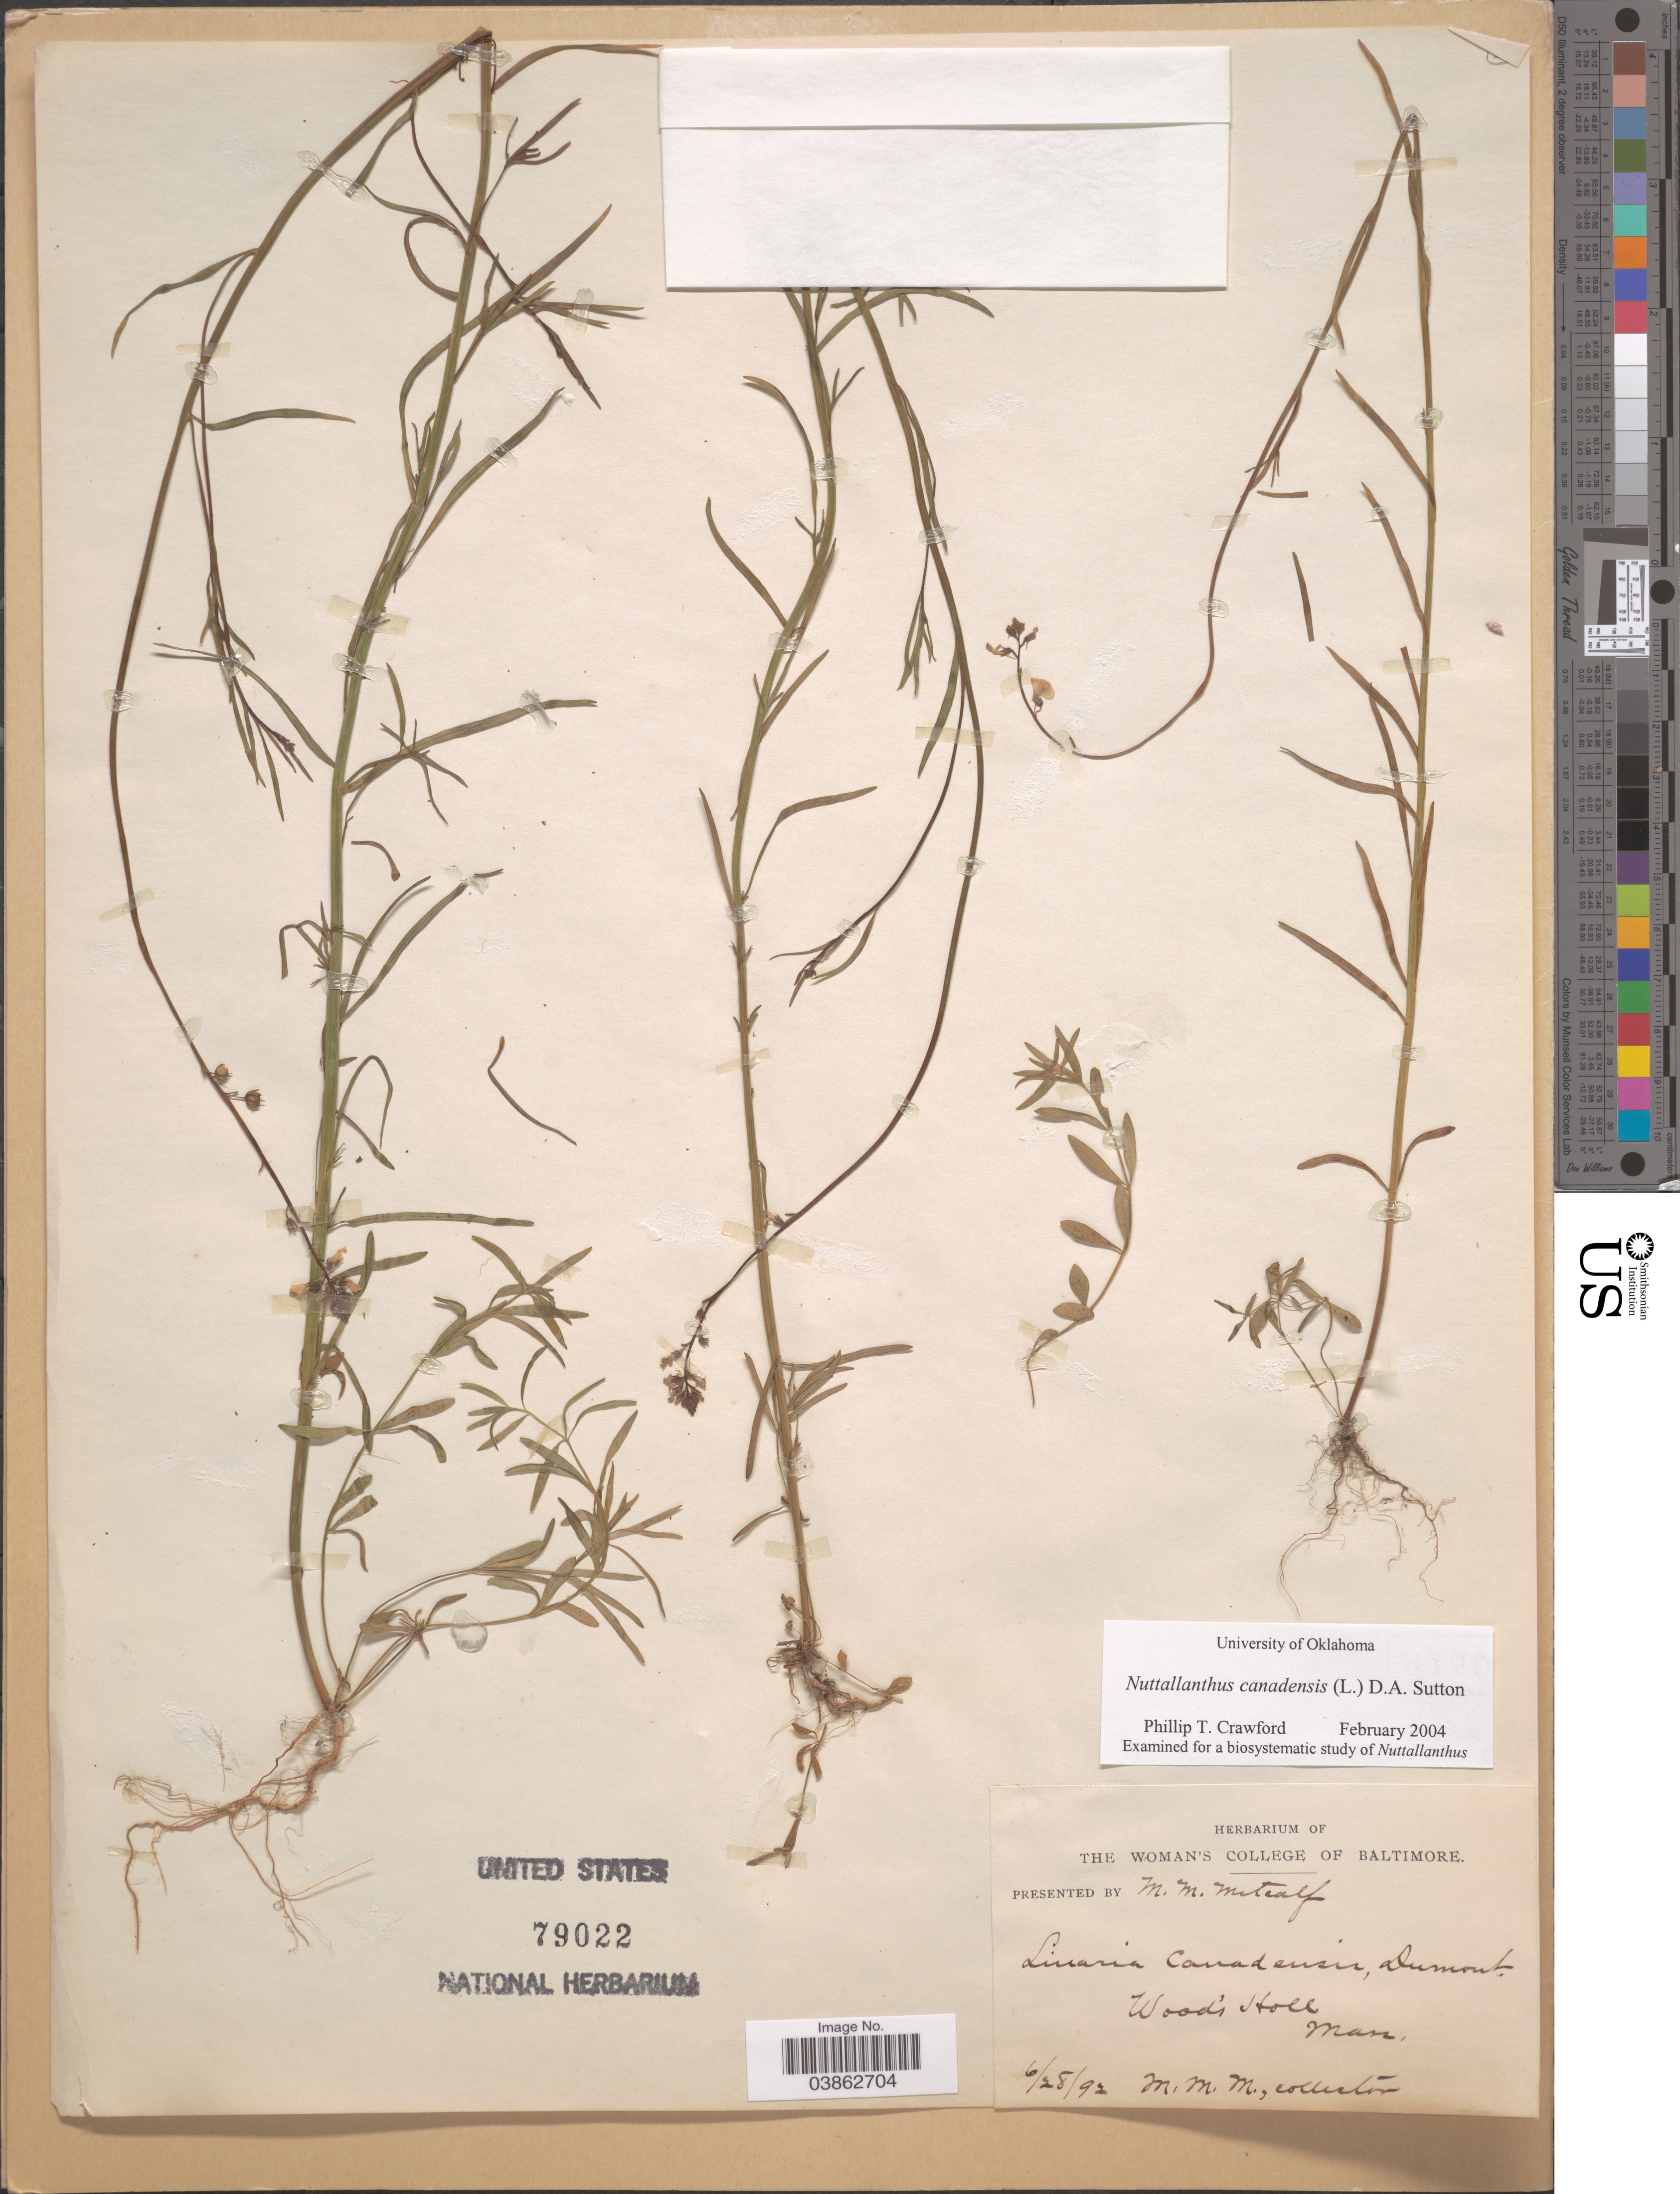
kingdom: Plantae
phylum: Tracheophyta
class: Magnoliopsida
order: Lamiales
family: Plantaginaceae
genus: Linaria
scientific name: Linaria canadensis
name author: (L.) Dum. Cours.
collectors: M. Metcalf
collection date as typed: Transcribed d/m/y: 28/6/92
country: United States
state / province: Massachusetts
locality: Wood's Holl.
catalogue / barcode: US 79022